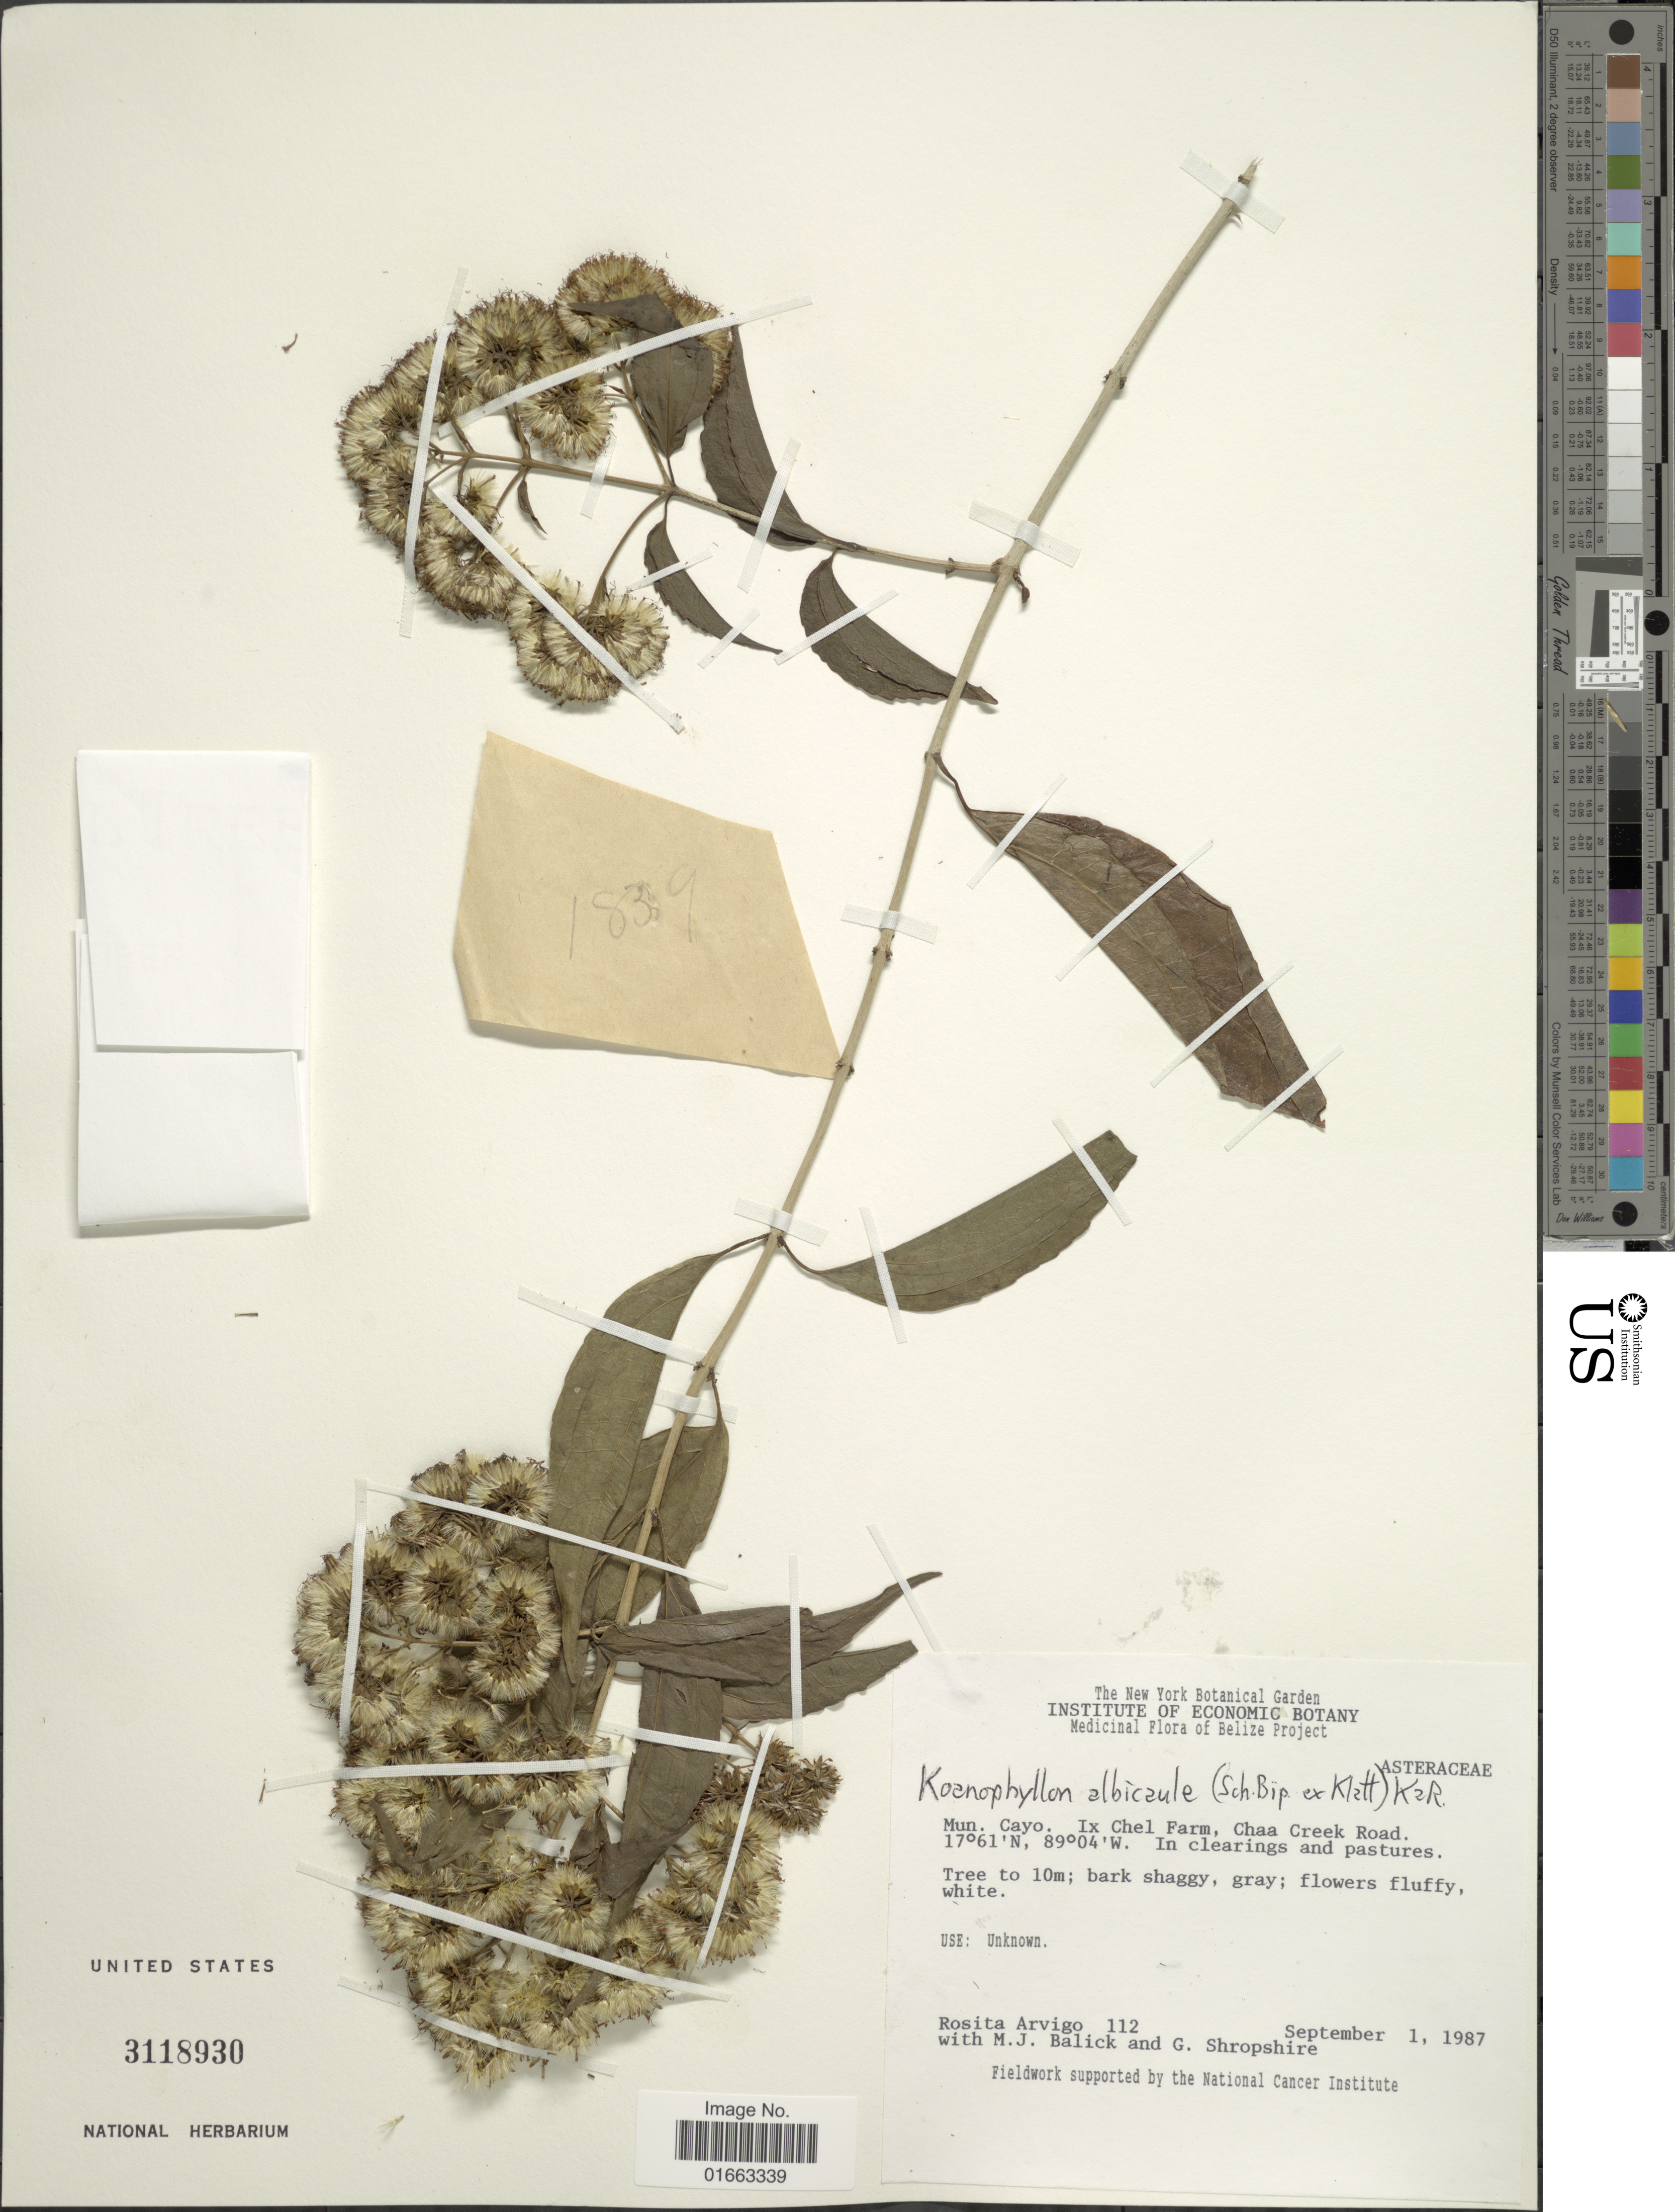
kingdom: Plantae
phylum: Tracheophyta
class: Magnoliopsida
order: Asterales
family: Asteraceae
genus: Koanophyllon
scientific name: Koanophyllon albicaule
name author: (Sch. Bip. ex Klatt) R.M. King & H. Rob.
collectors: R. Arvigo, M. J. Balick & G. Shropshire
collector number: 112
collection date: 1987-09-01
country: Belize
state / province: Cayo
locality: Ix Chel Farm, Chaa Greel Road, in clearings and pastures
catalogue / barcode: US 3118930